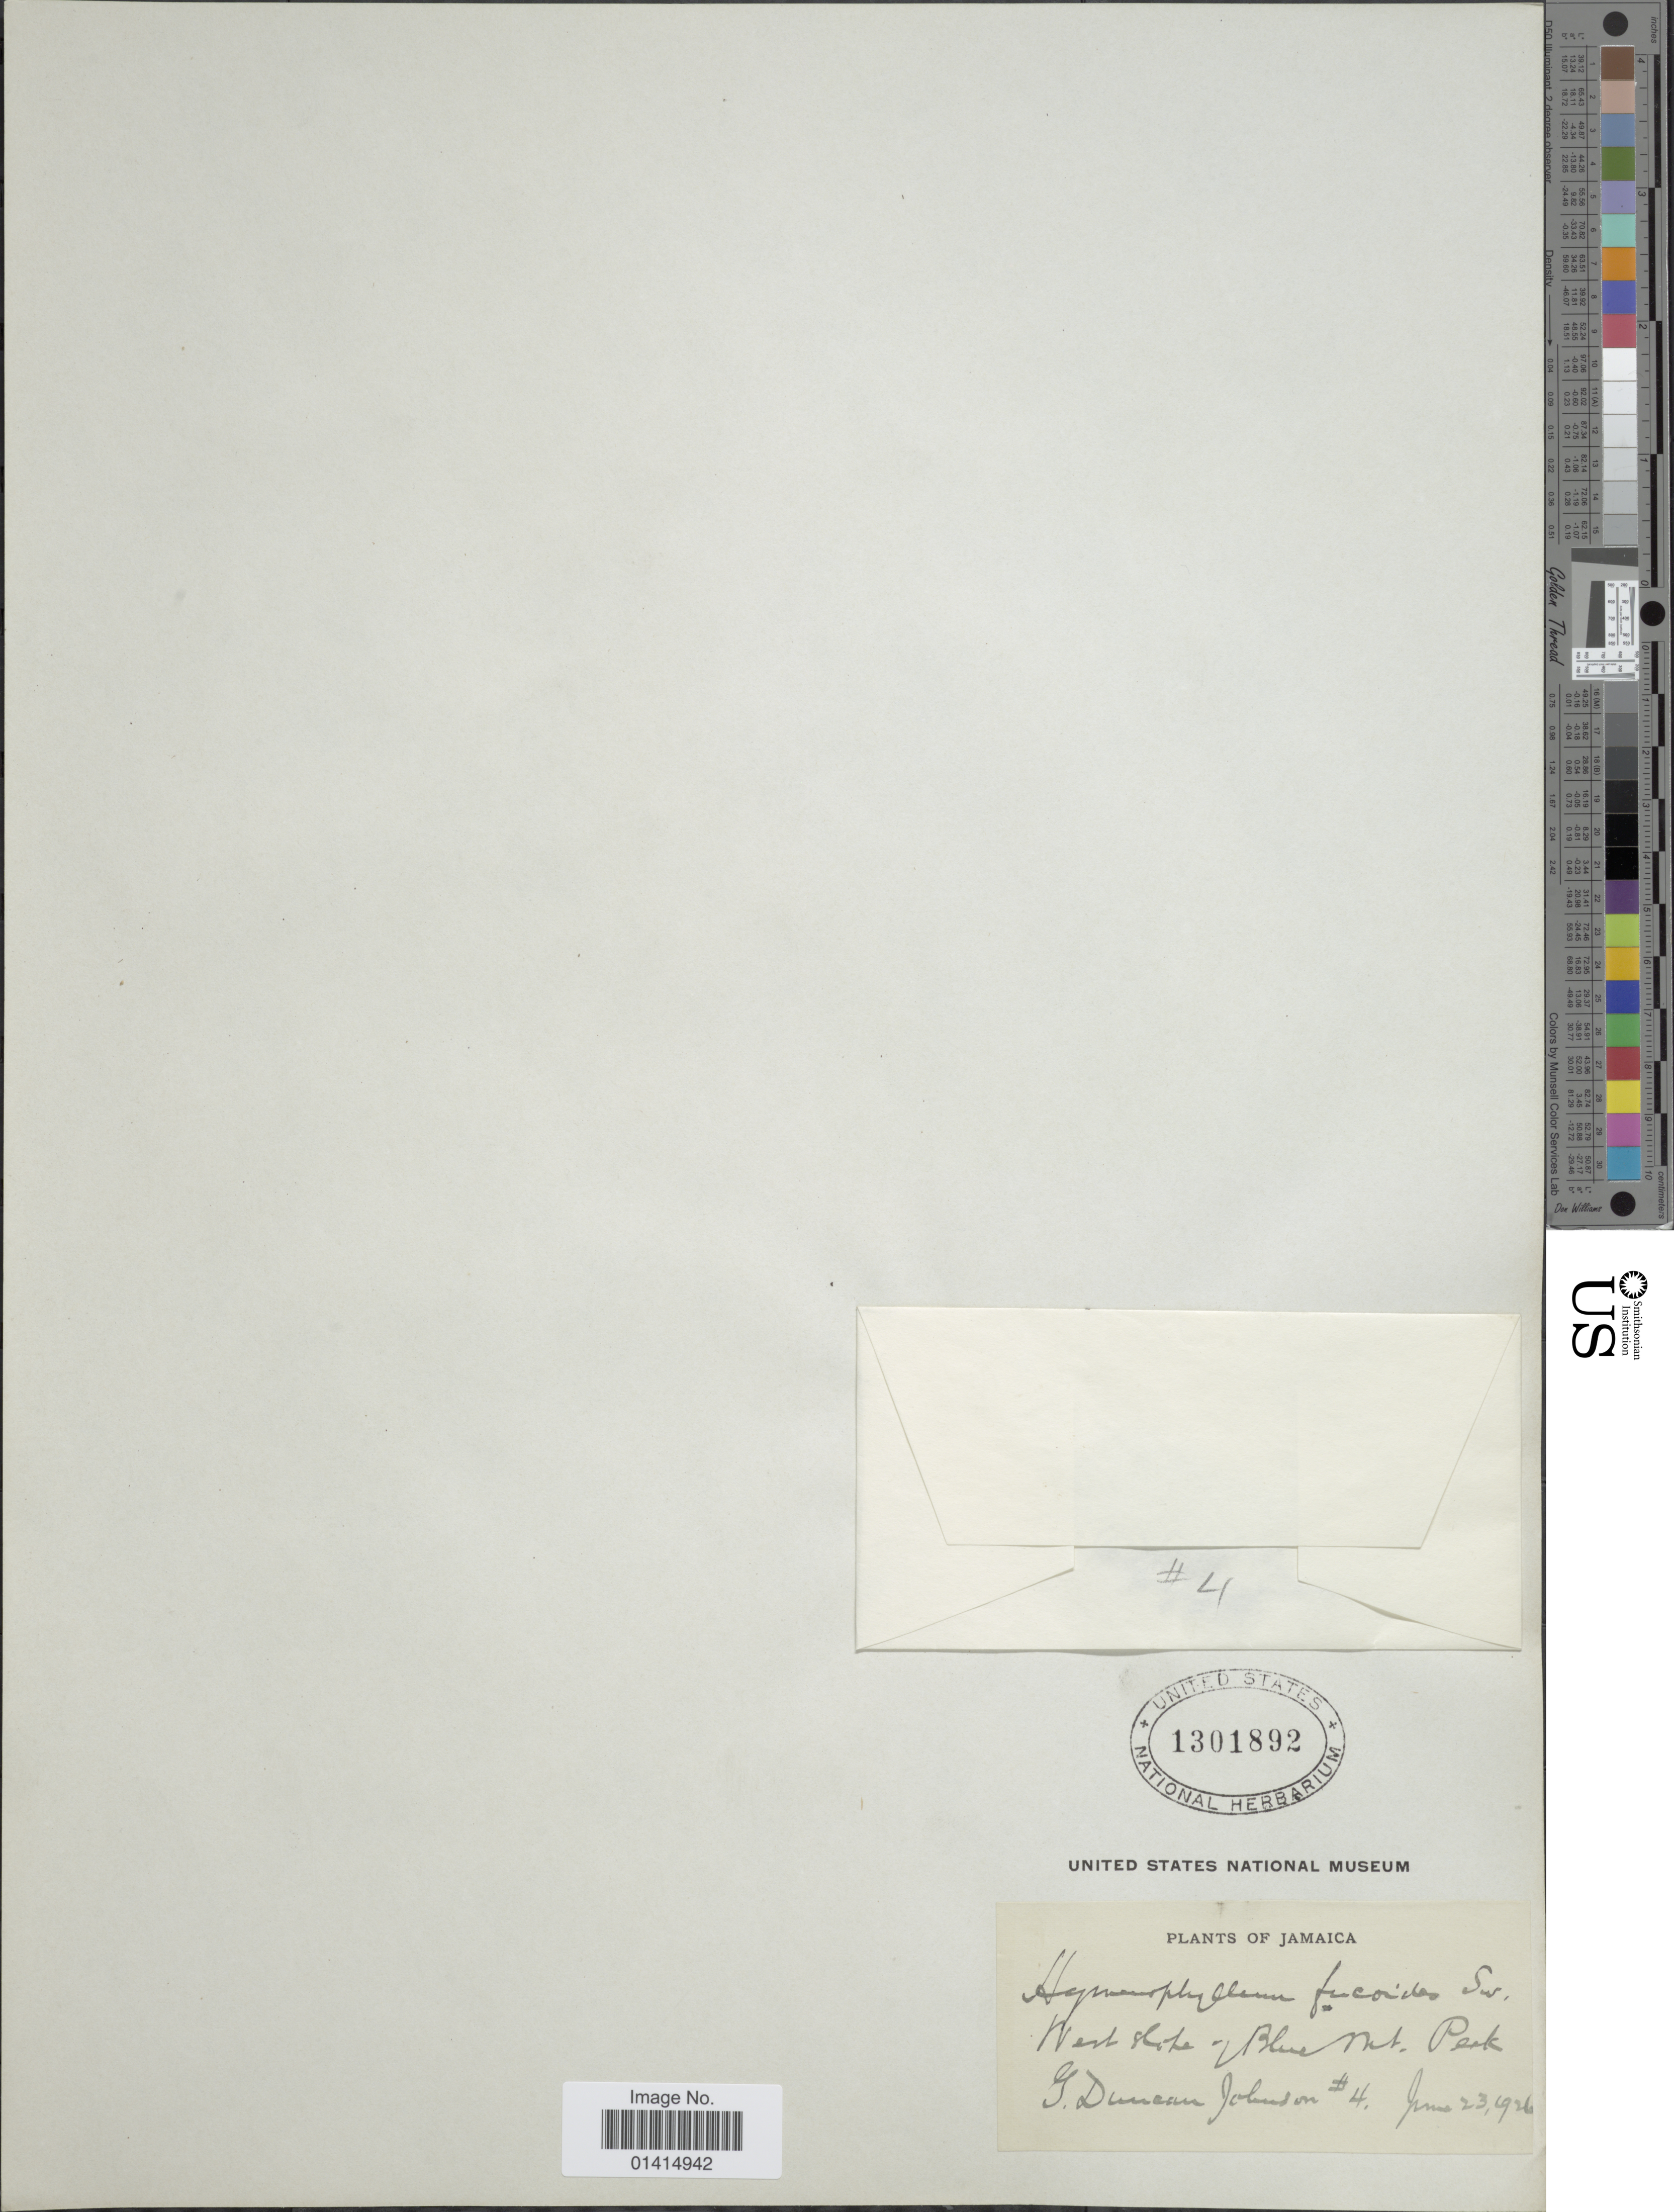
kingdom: Plantae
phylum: Tracheophyta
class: Polypodiopsida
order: Hymenophyllales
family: Hymenophyllaceae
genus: Hymenophyllum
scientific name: Hymenophyllum fucoides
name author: (Sw.) Sw.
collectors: G. Johnson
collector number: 4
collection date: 1926-06-23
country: Jamaica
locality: West slope of Blue Mt. Peak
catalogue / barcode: US 1301892